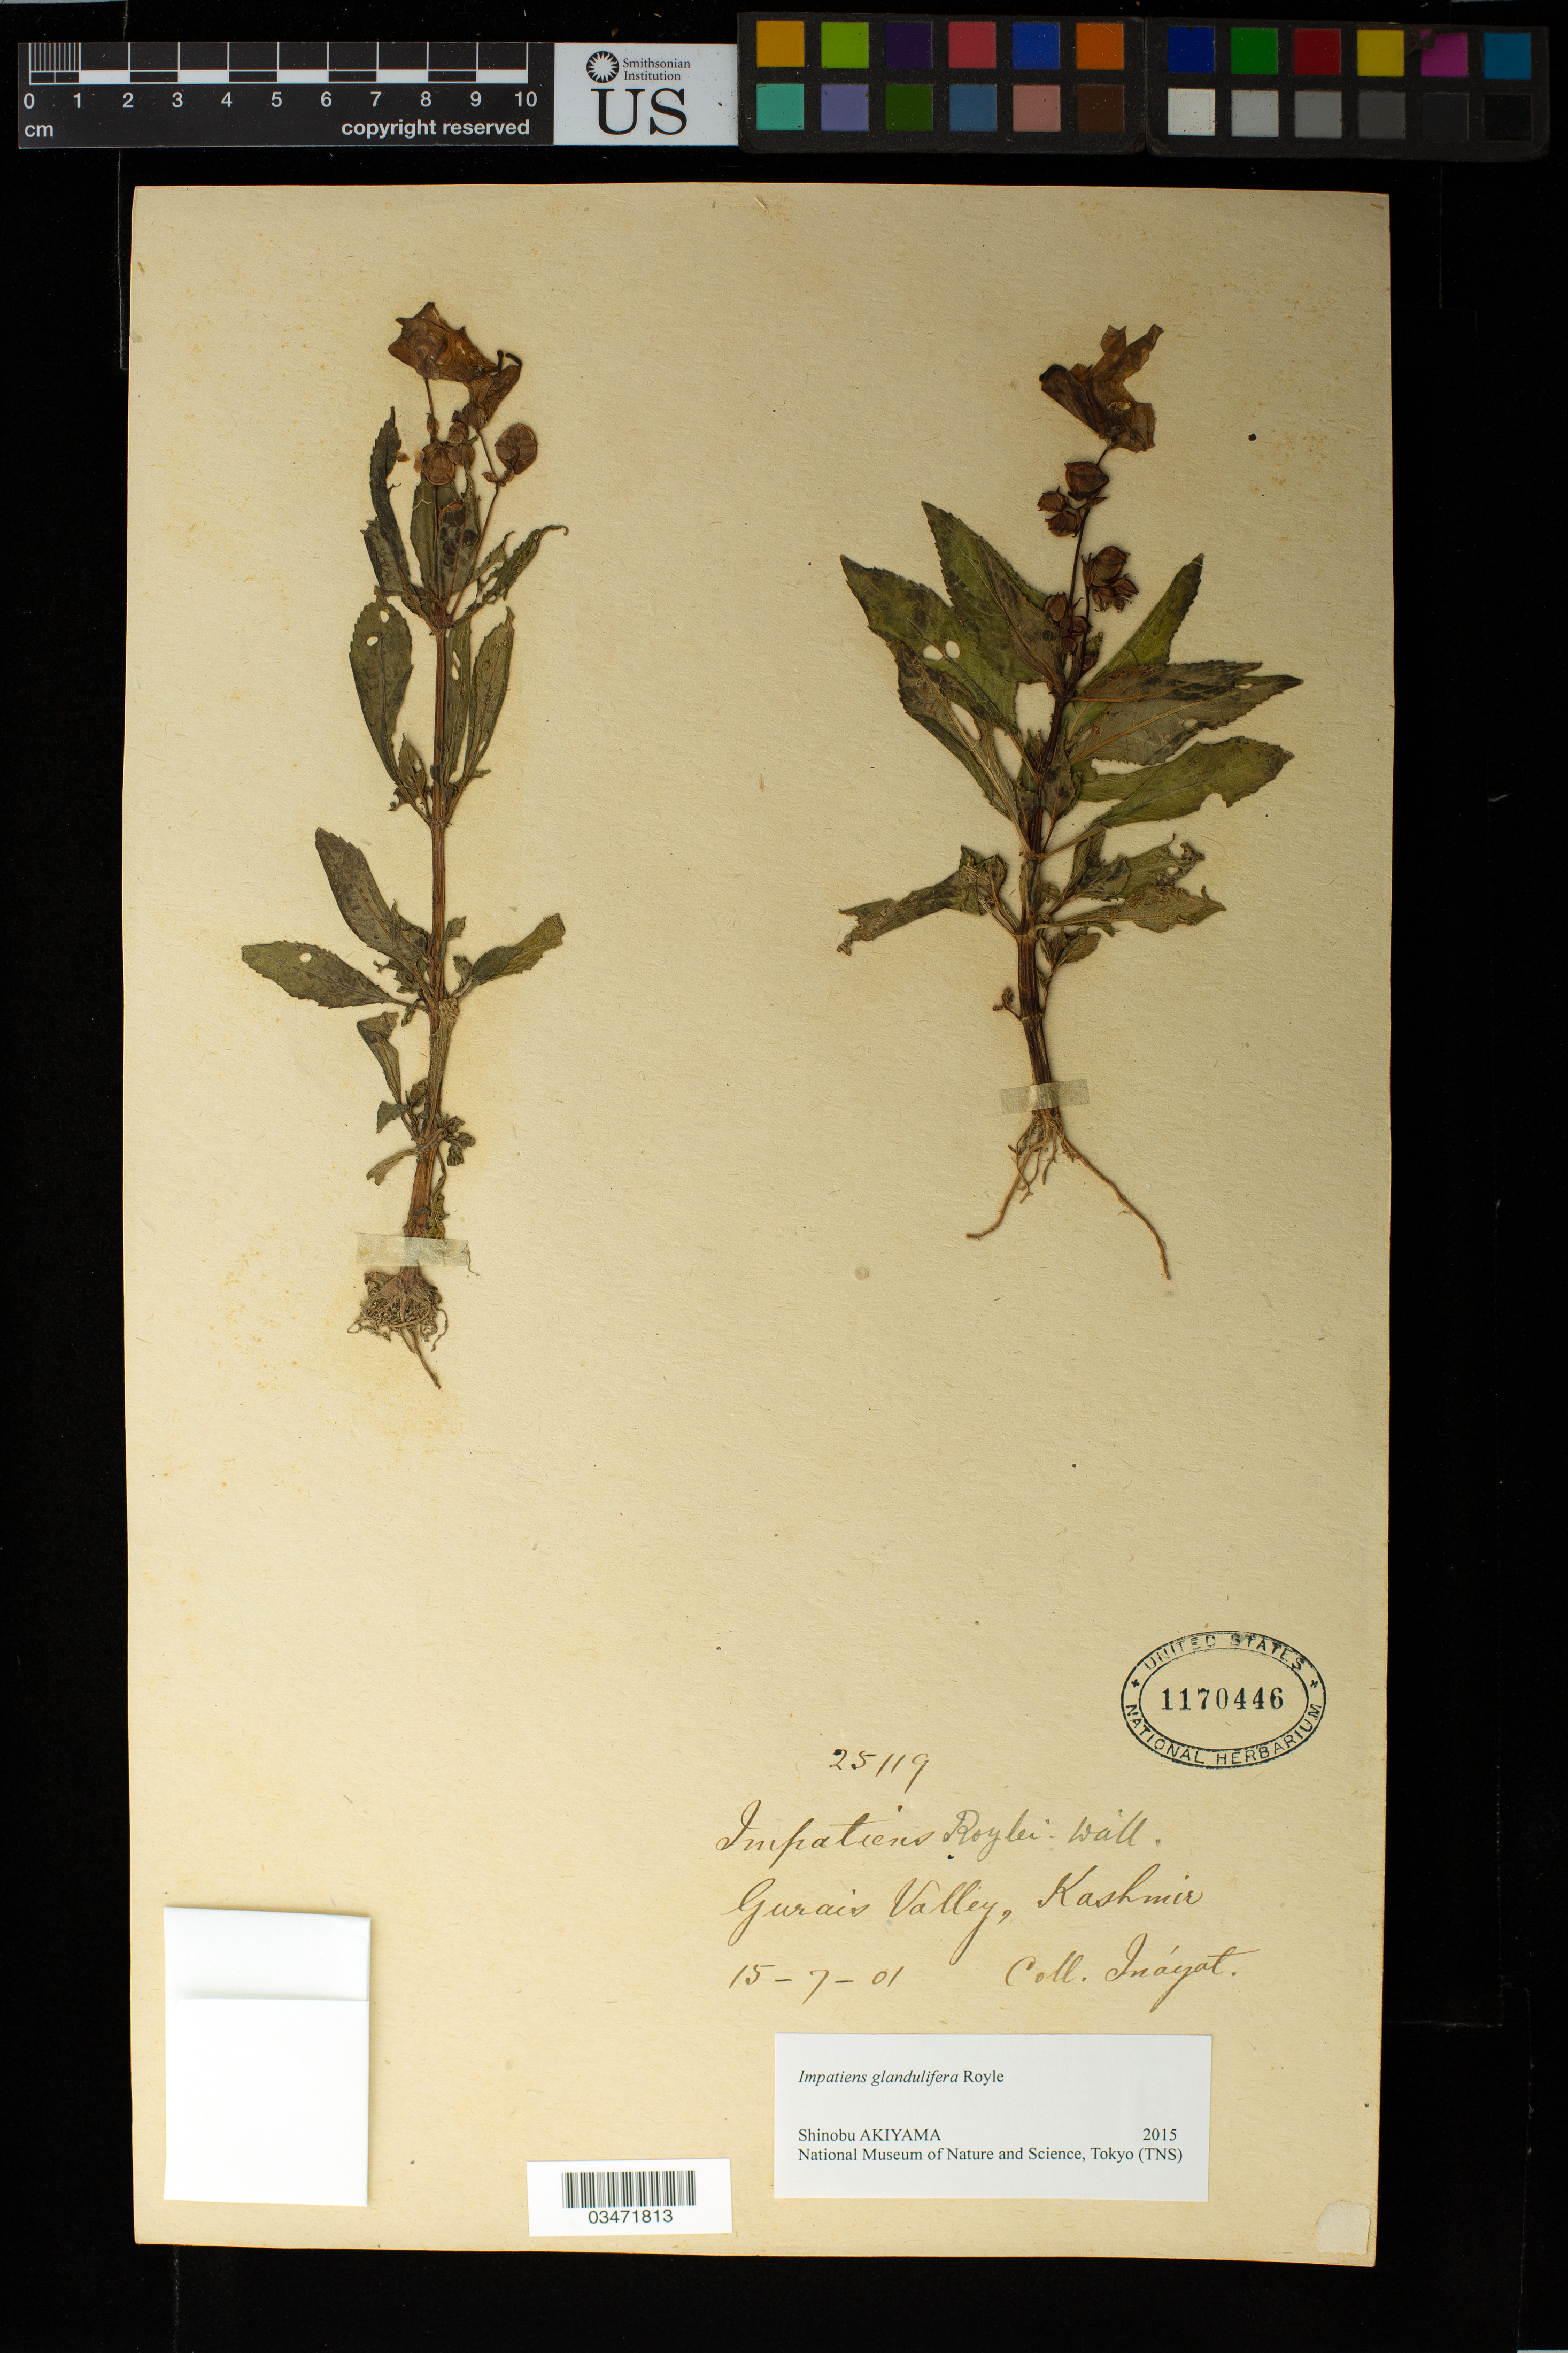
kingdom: Plantae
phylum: Tracheophyta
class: Magnoliopsida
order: Ericales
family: Balsaminaceae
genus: Impatiens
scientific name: Impatiens glandulifera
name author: Royle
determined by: Akiyama, Shinobu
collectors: -. Inayat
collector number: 25119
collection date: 1901-07-15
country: India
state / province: Jammu and Kashmir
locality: Kashmir, Gurais Valley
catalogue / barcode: US 1170446